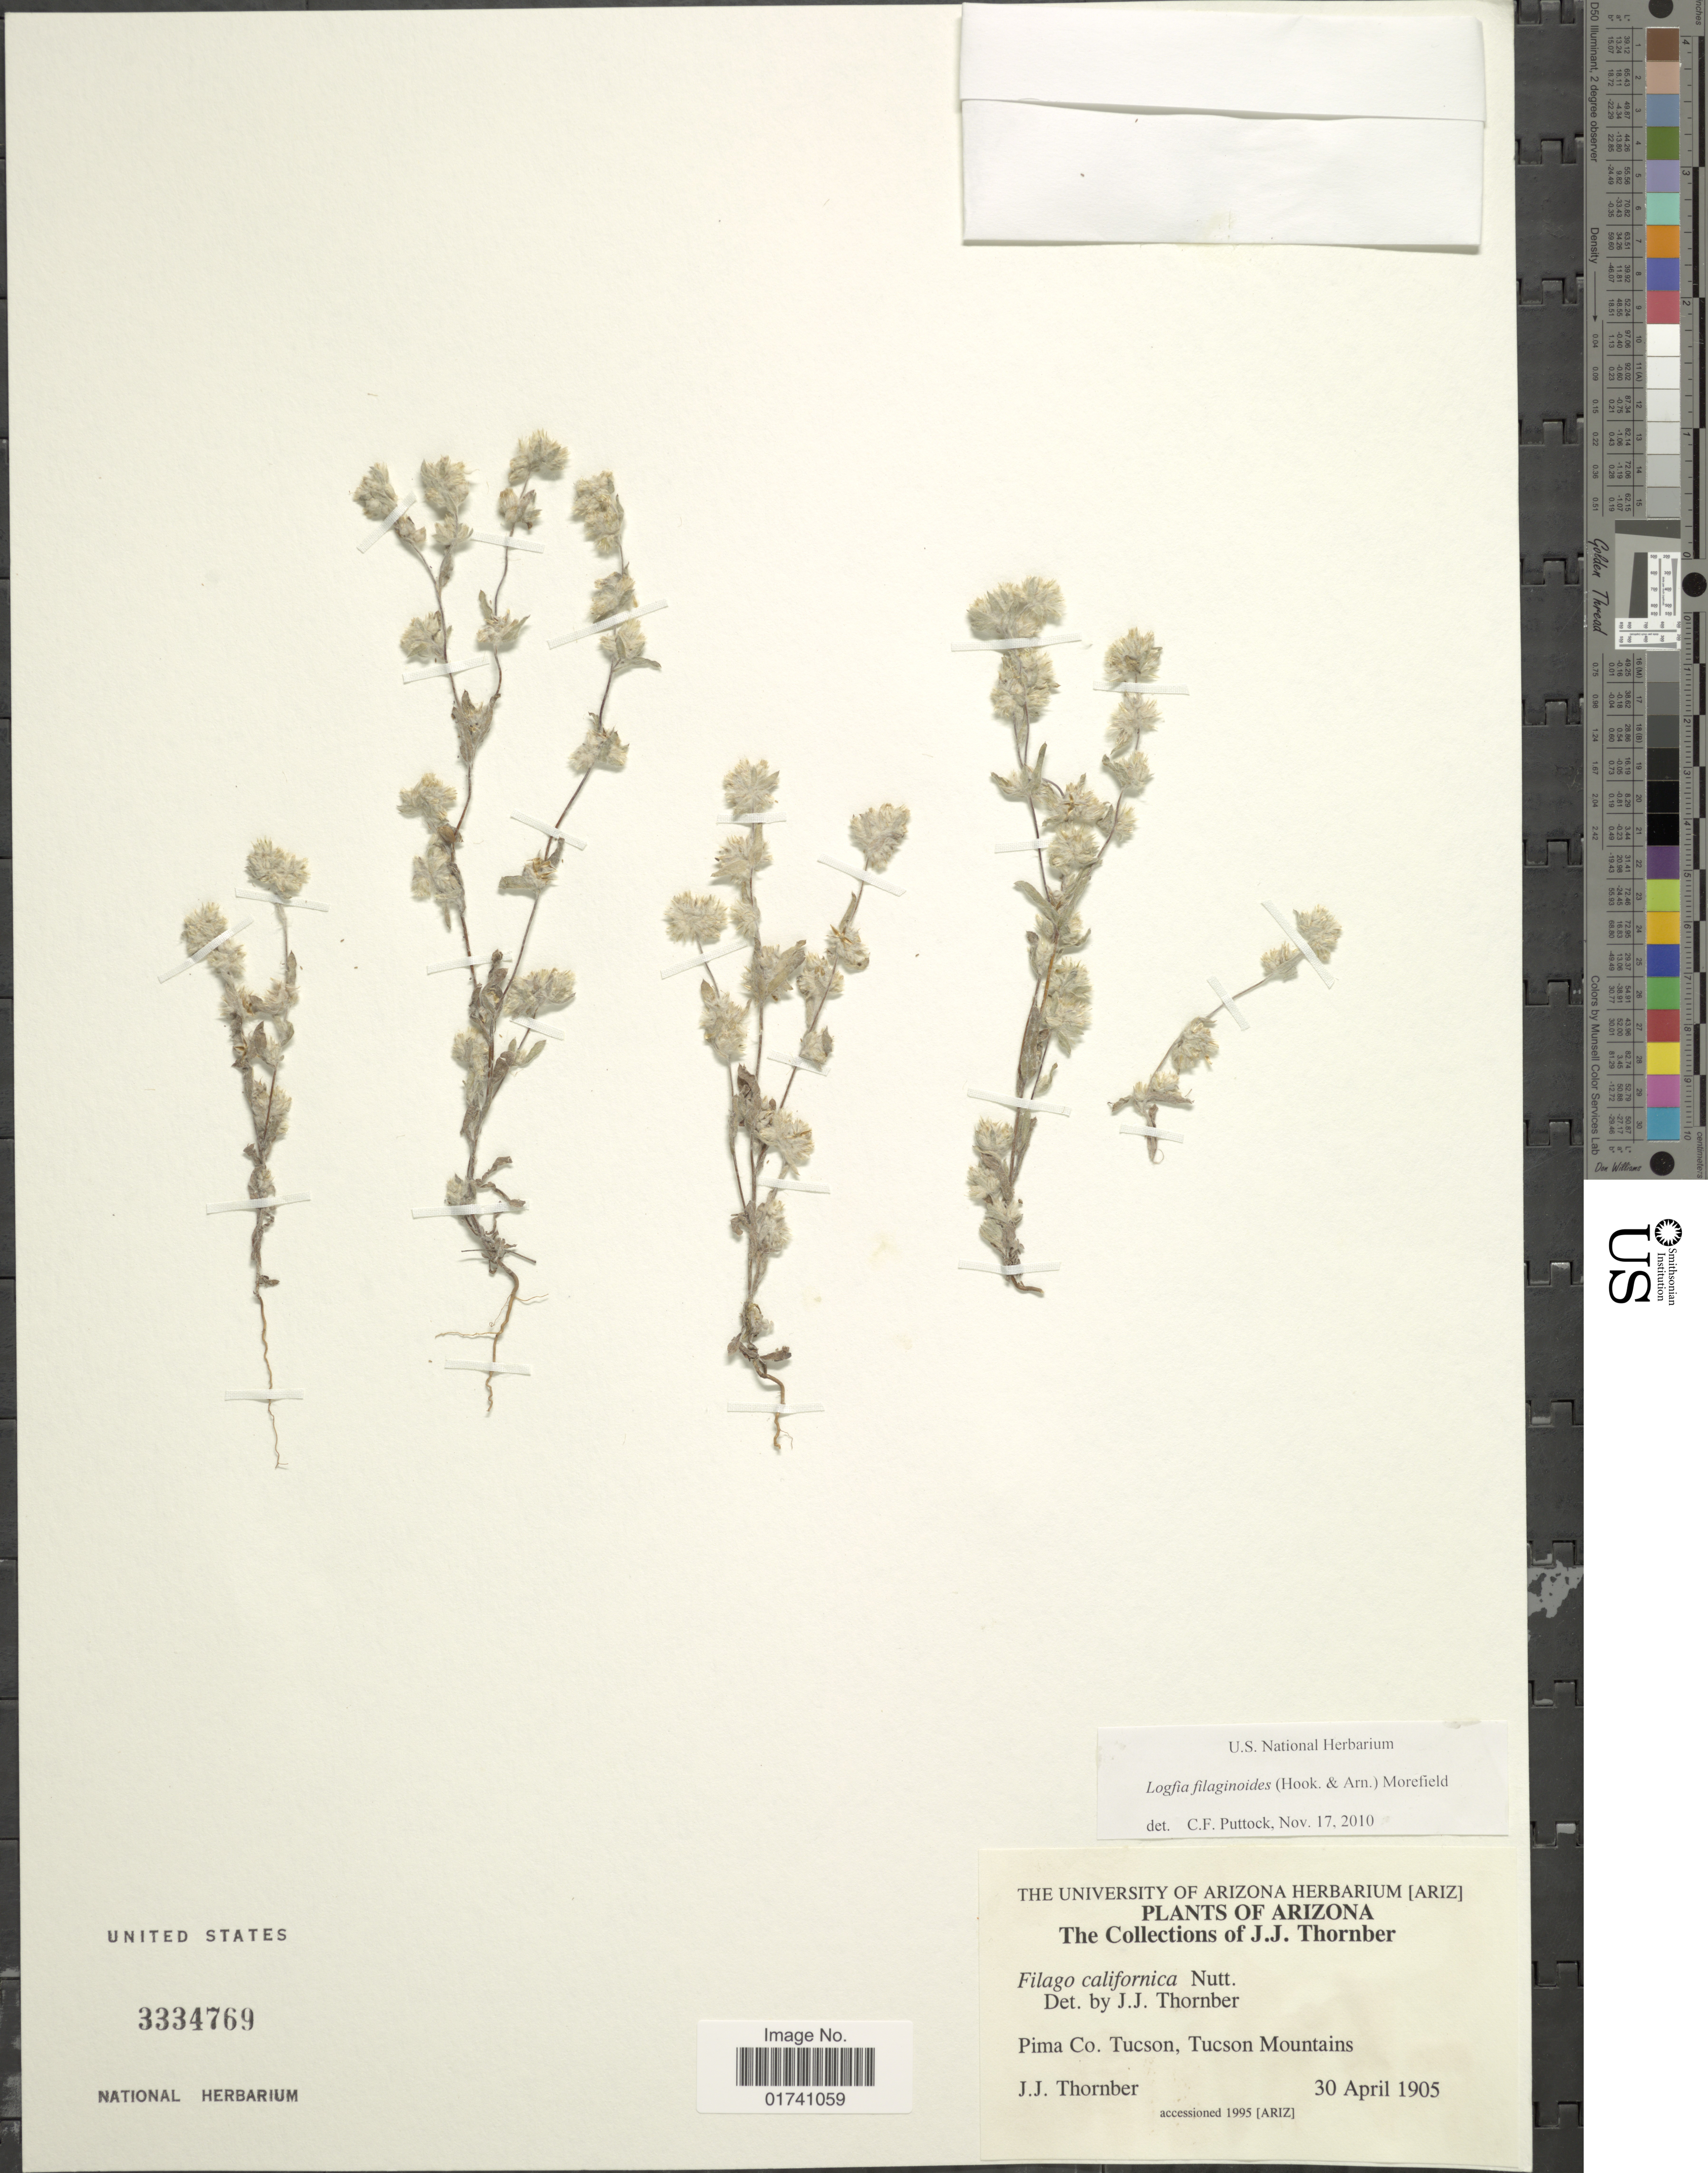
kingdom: Plantae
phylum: Tracheophyta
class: Magnoliopsida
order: Asterales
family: Asteraceae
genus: Logfia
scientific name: Logfia filaginoides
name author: (Hook. & Arn.) Morefield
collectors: J. Thornber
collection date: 1905-04-30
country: United States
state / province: Arizona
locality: Pima Co. Tucson, Tucson Mountains.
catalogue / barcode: US 3334769